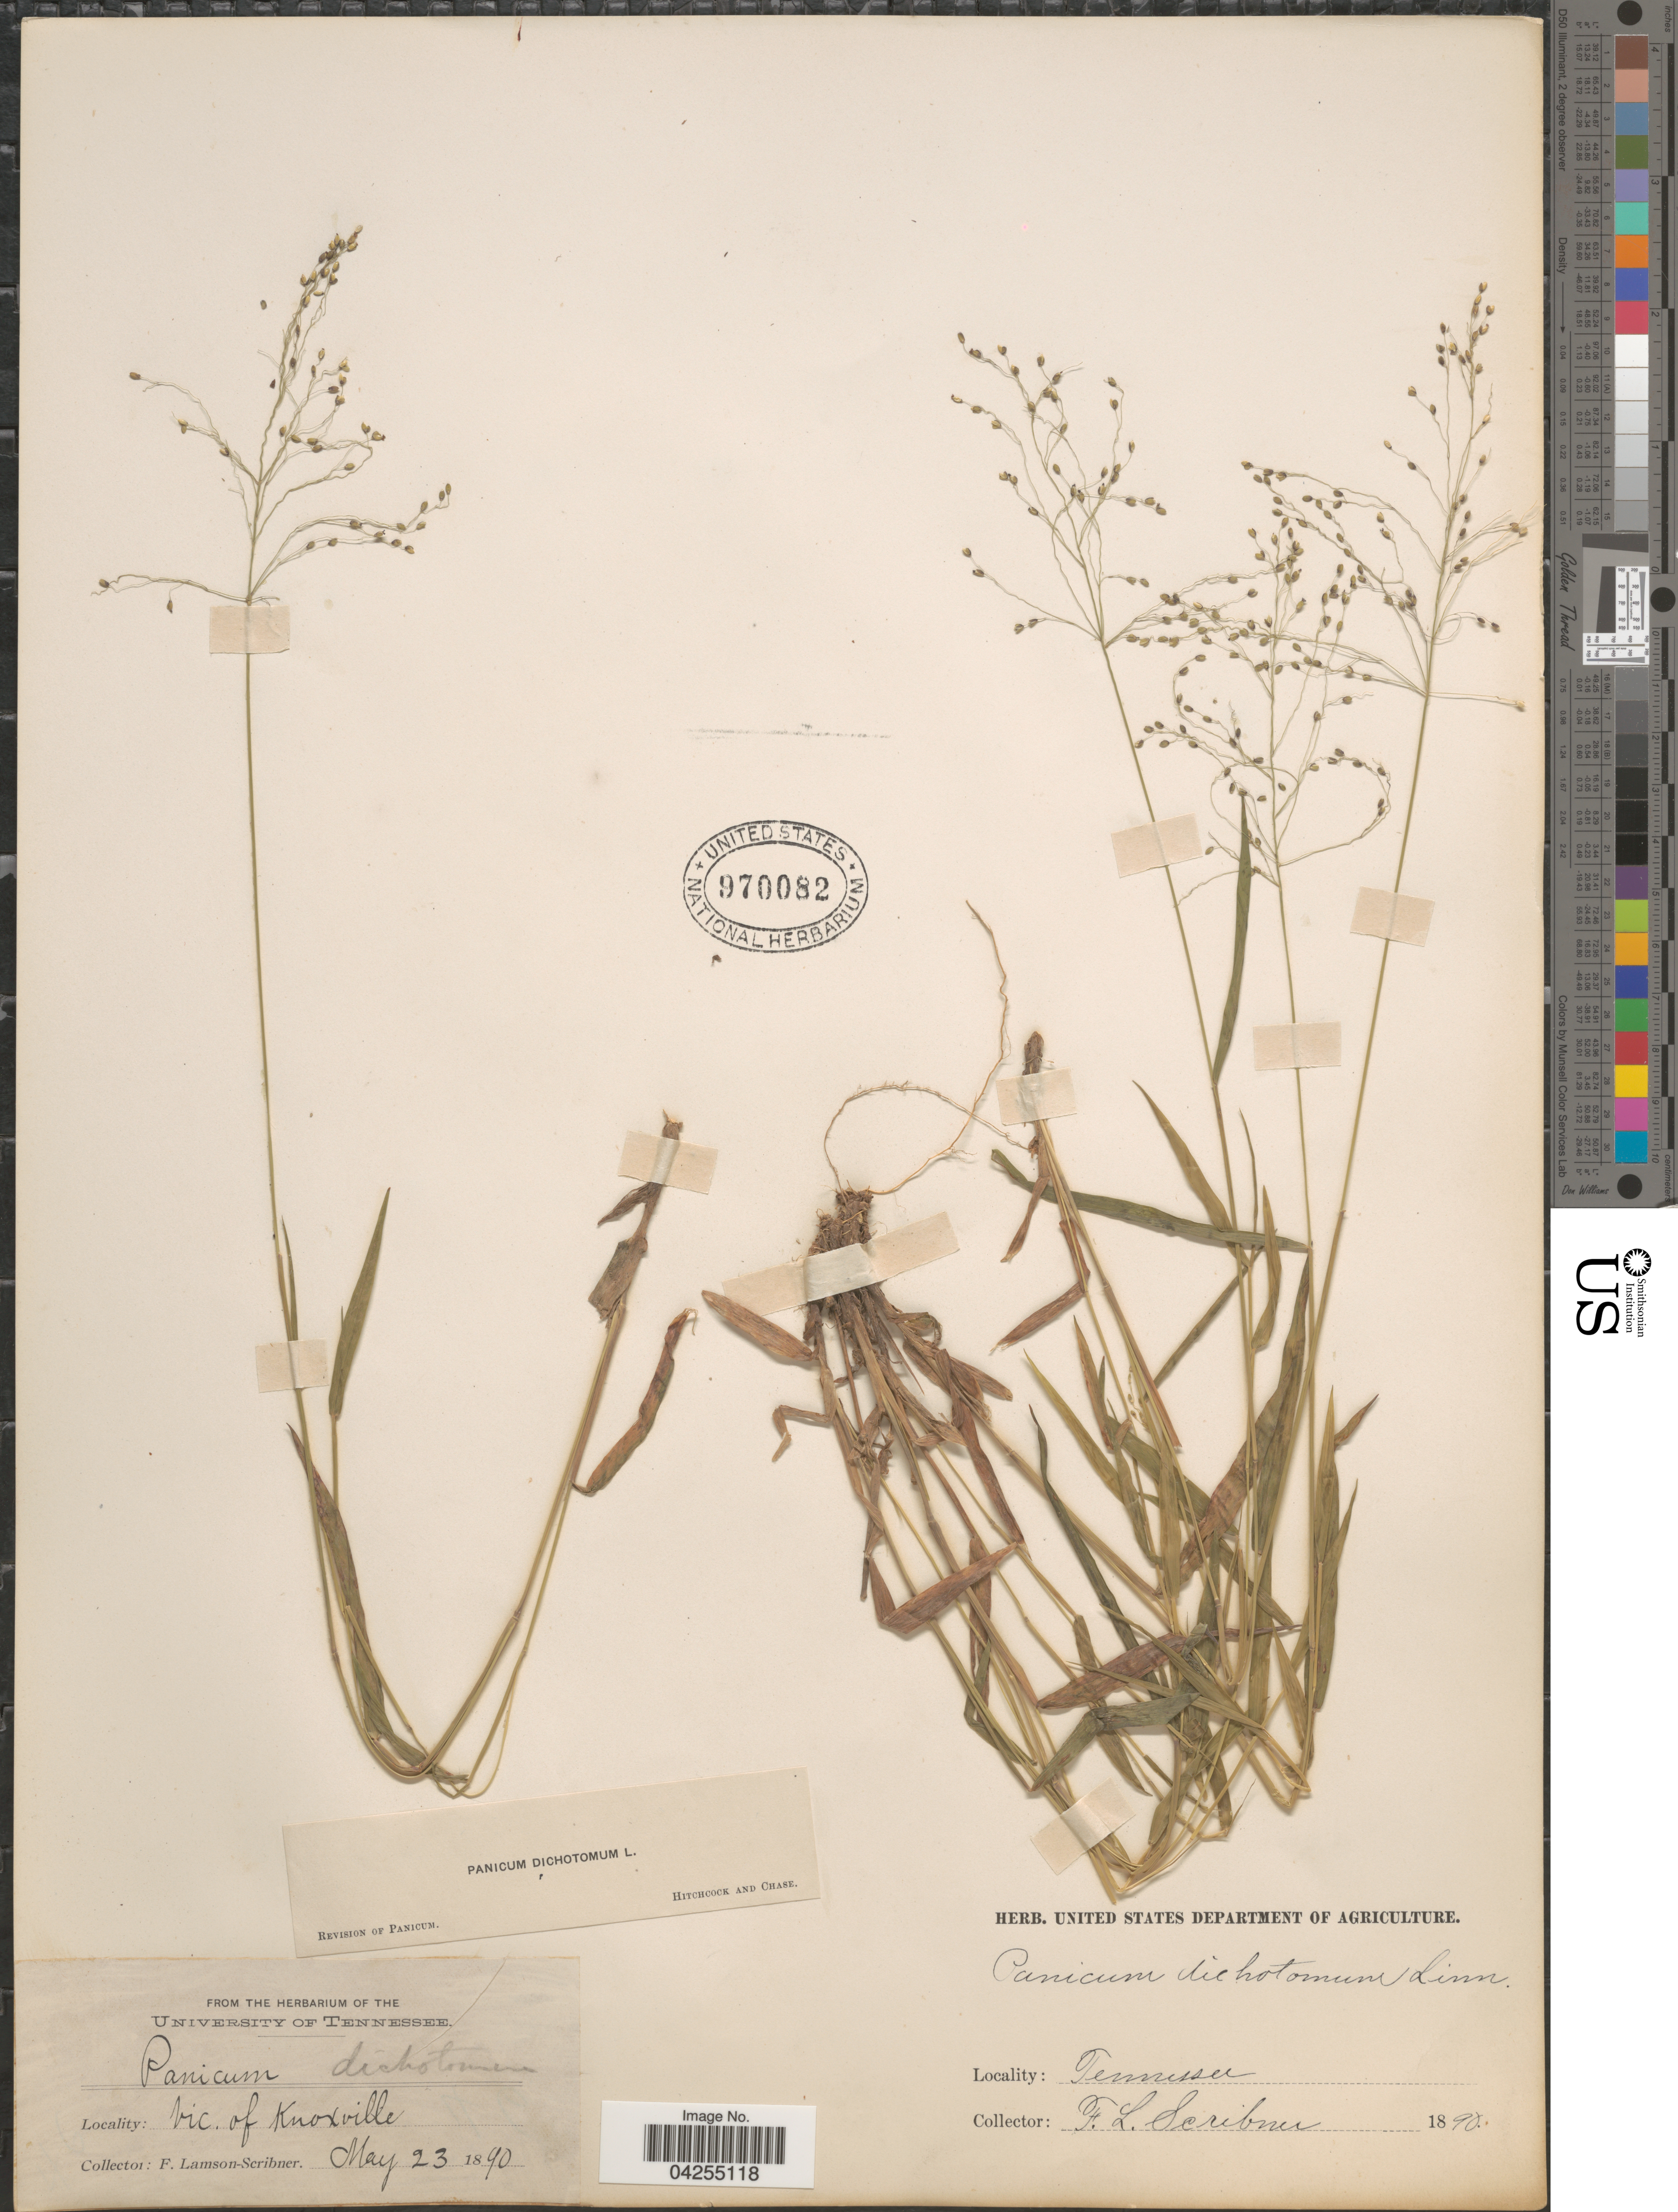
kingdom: Plantae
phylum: Tracheophyta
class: Liliopsida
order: Poales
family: Poaceae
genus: Dichanthelium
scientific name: Dichanthelium dichotomum var. dichotomum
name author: (L.) Gould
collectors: F. Lamson-Scribner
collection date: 1890-05-23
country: United States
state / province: Tennessee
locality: Vic. of Knoxville.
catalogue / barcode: US 970082